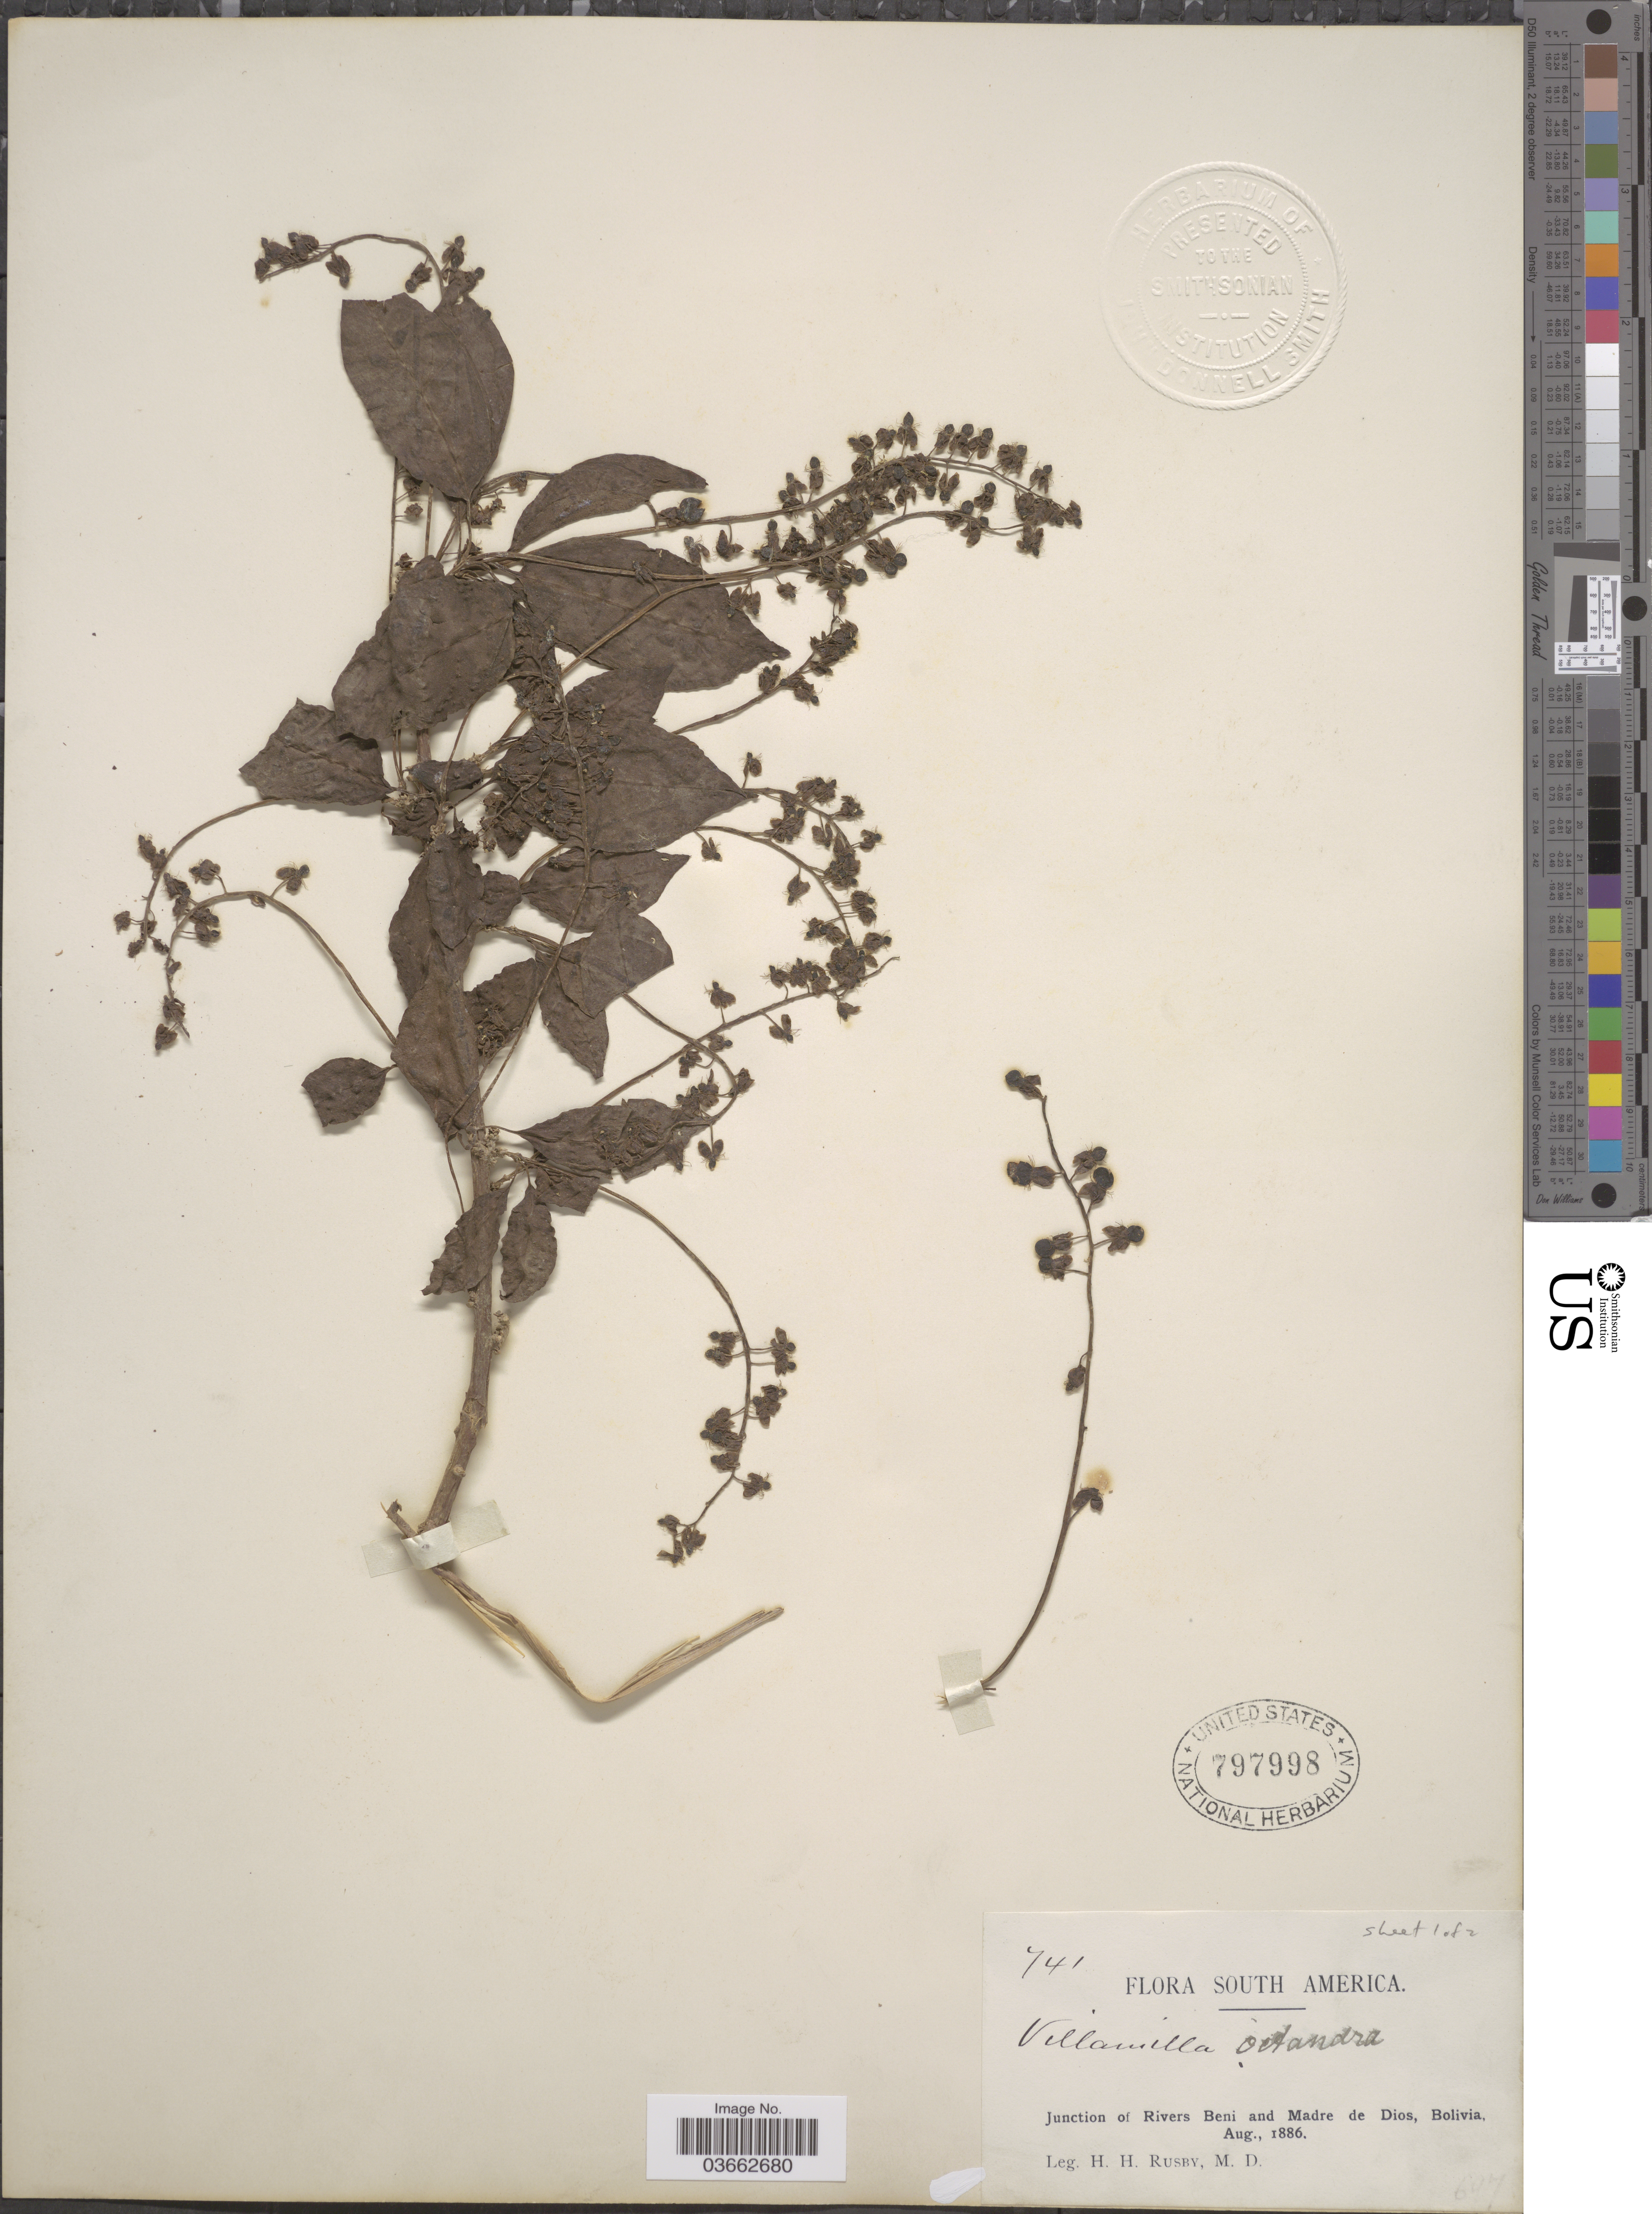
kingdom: Plantae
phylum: Tracheophyta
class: Magnoliopsida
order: Caryophyllales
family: Phytolaccaceae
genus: Trichostigma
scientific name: Trichostigma octandrum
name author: (L.) H. Walter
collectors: H. H. Rusby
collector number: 741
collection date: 1886-08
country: Bolivia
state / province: Beni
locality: Junction of Rivers Beni and Madre de Dios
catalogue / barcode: US 797998